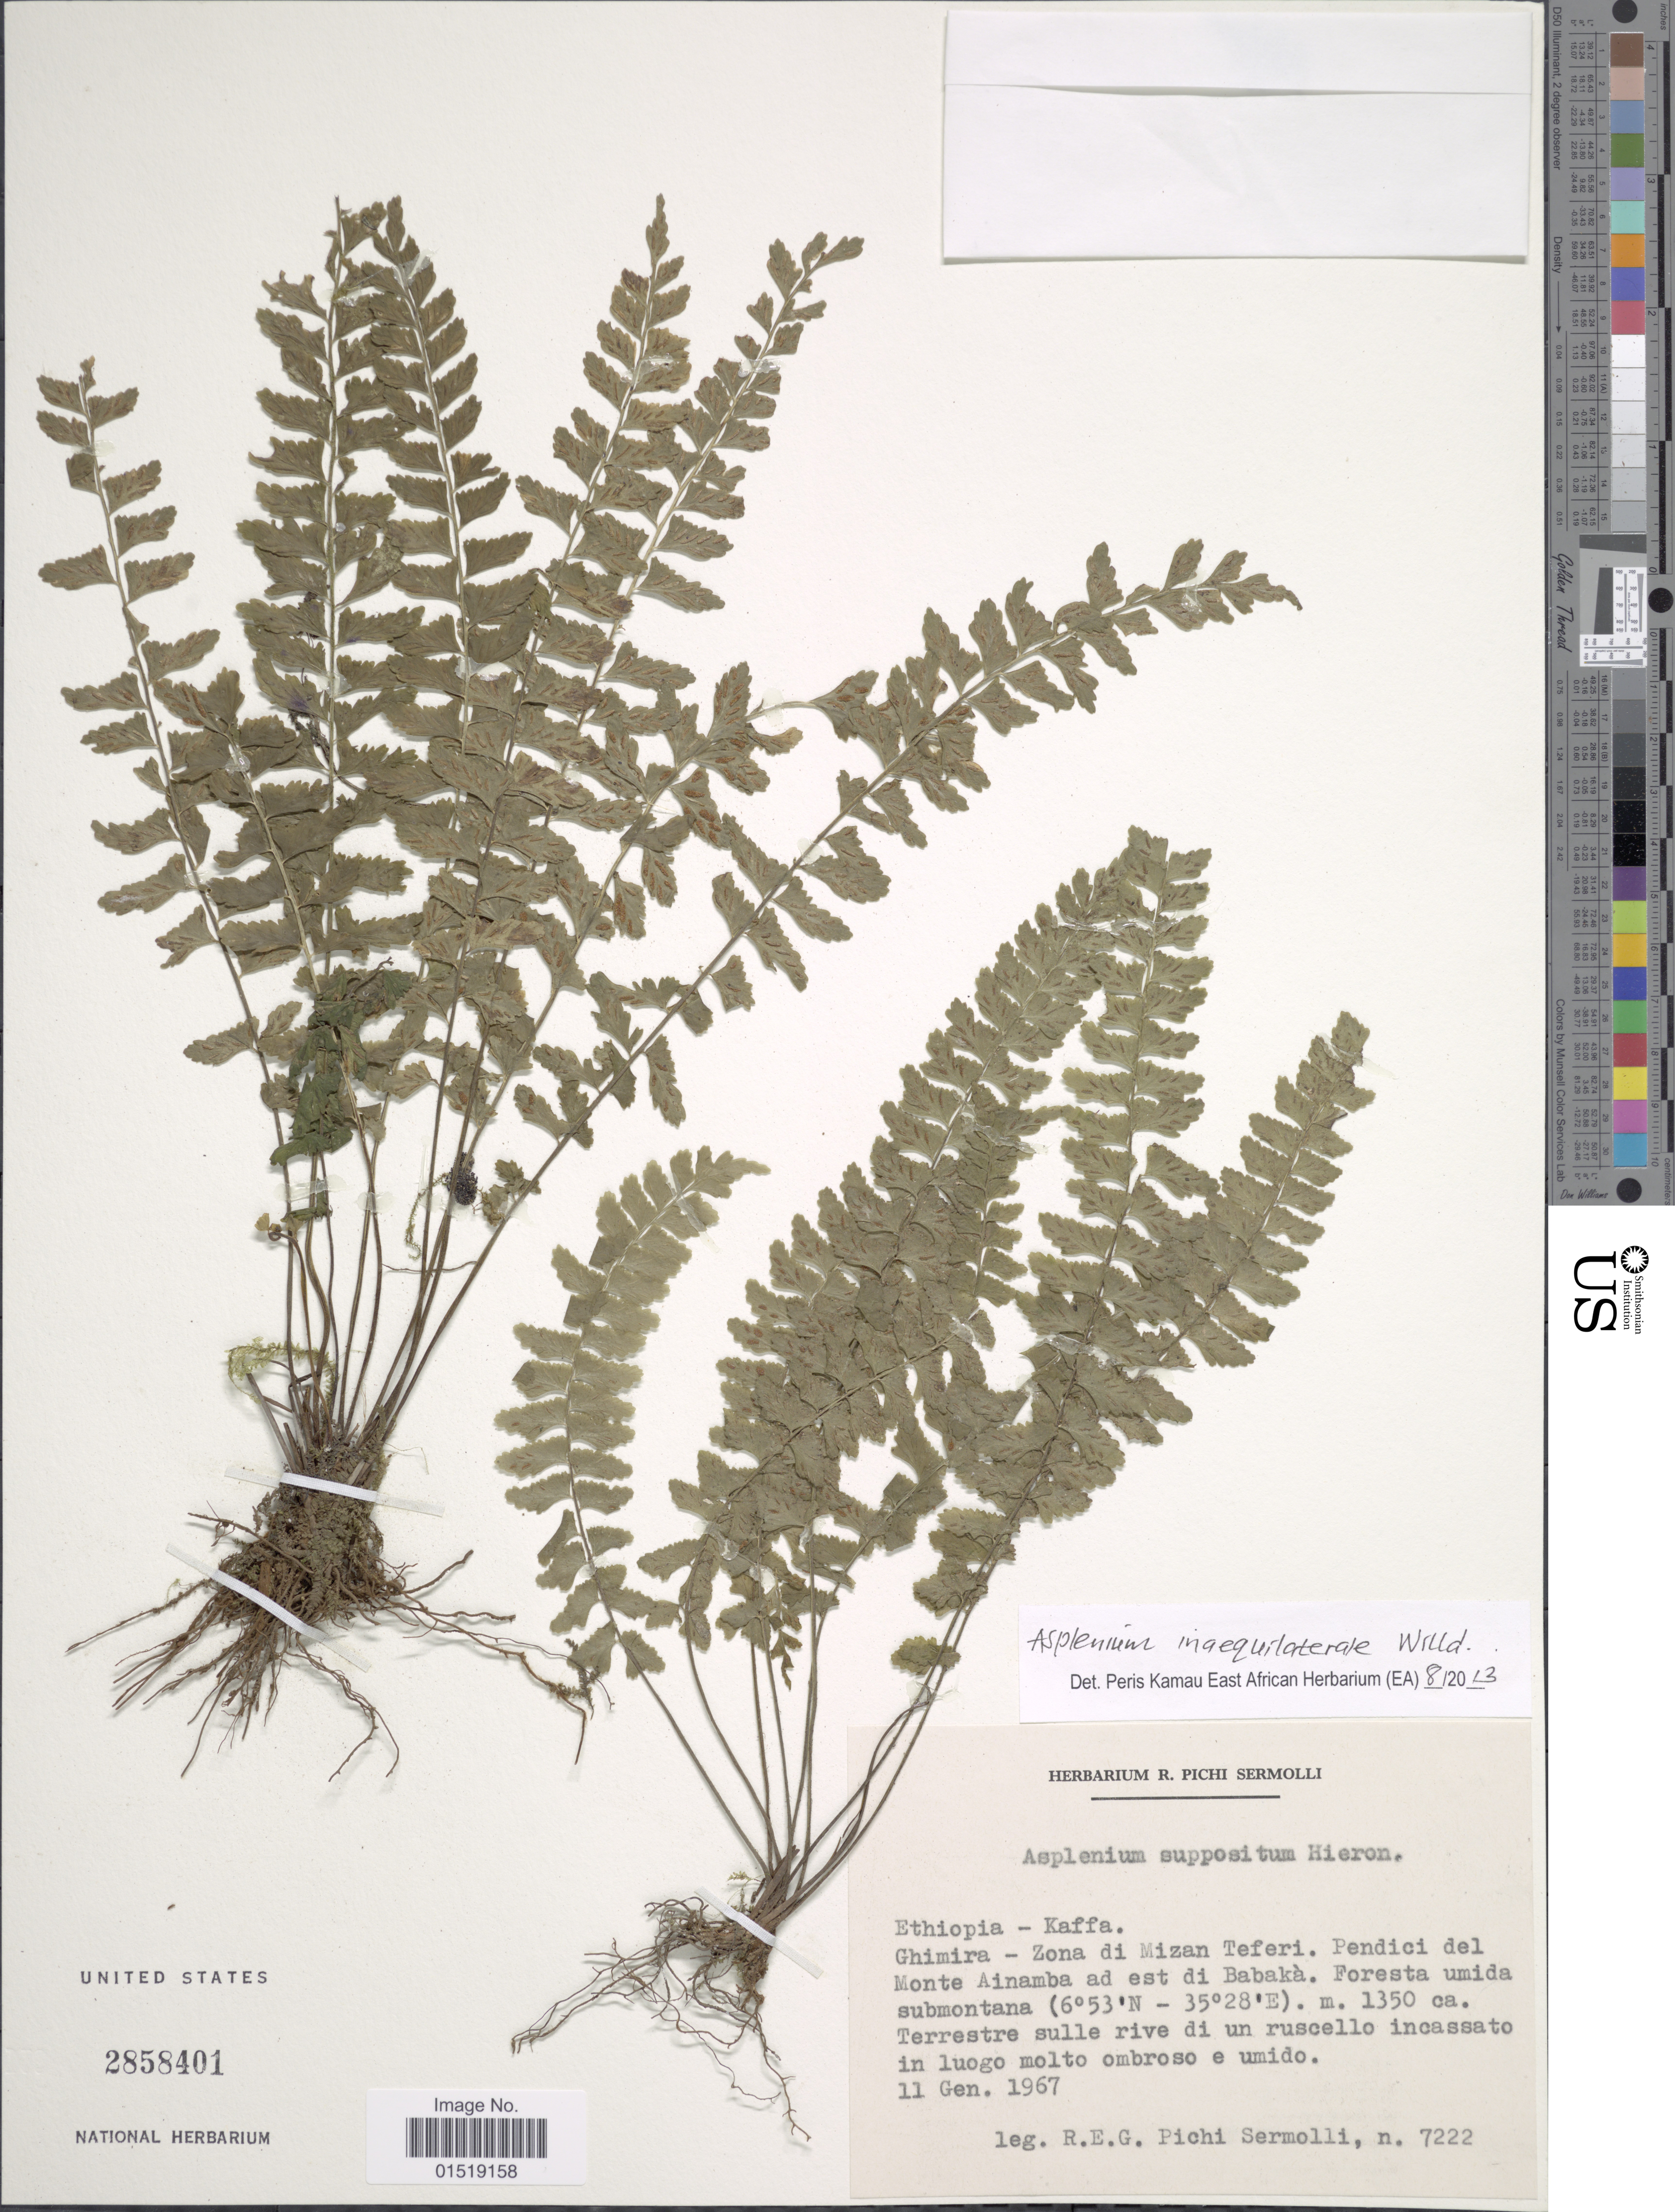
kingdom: Plantae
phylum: Tracheophyta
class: Polypodiopsida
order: Polypodiales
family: Aspleniaceae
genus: Asplenium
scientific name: Asplenium inaequilaterale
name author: Willd.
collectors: R. E. Pichi-Sermolli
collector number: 7222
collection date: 1967-01-11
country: Ethiopia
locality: Kaffa. Ghimira - Zona di Mizan Teferi. Pendici del Monte Ainamba ad est di Babakà.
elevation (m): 1350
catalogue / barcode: US 2858401